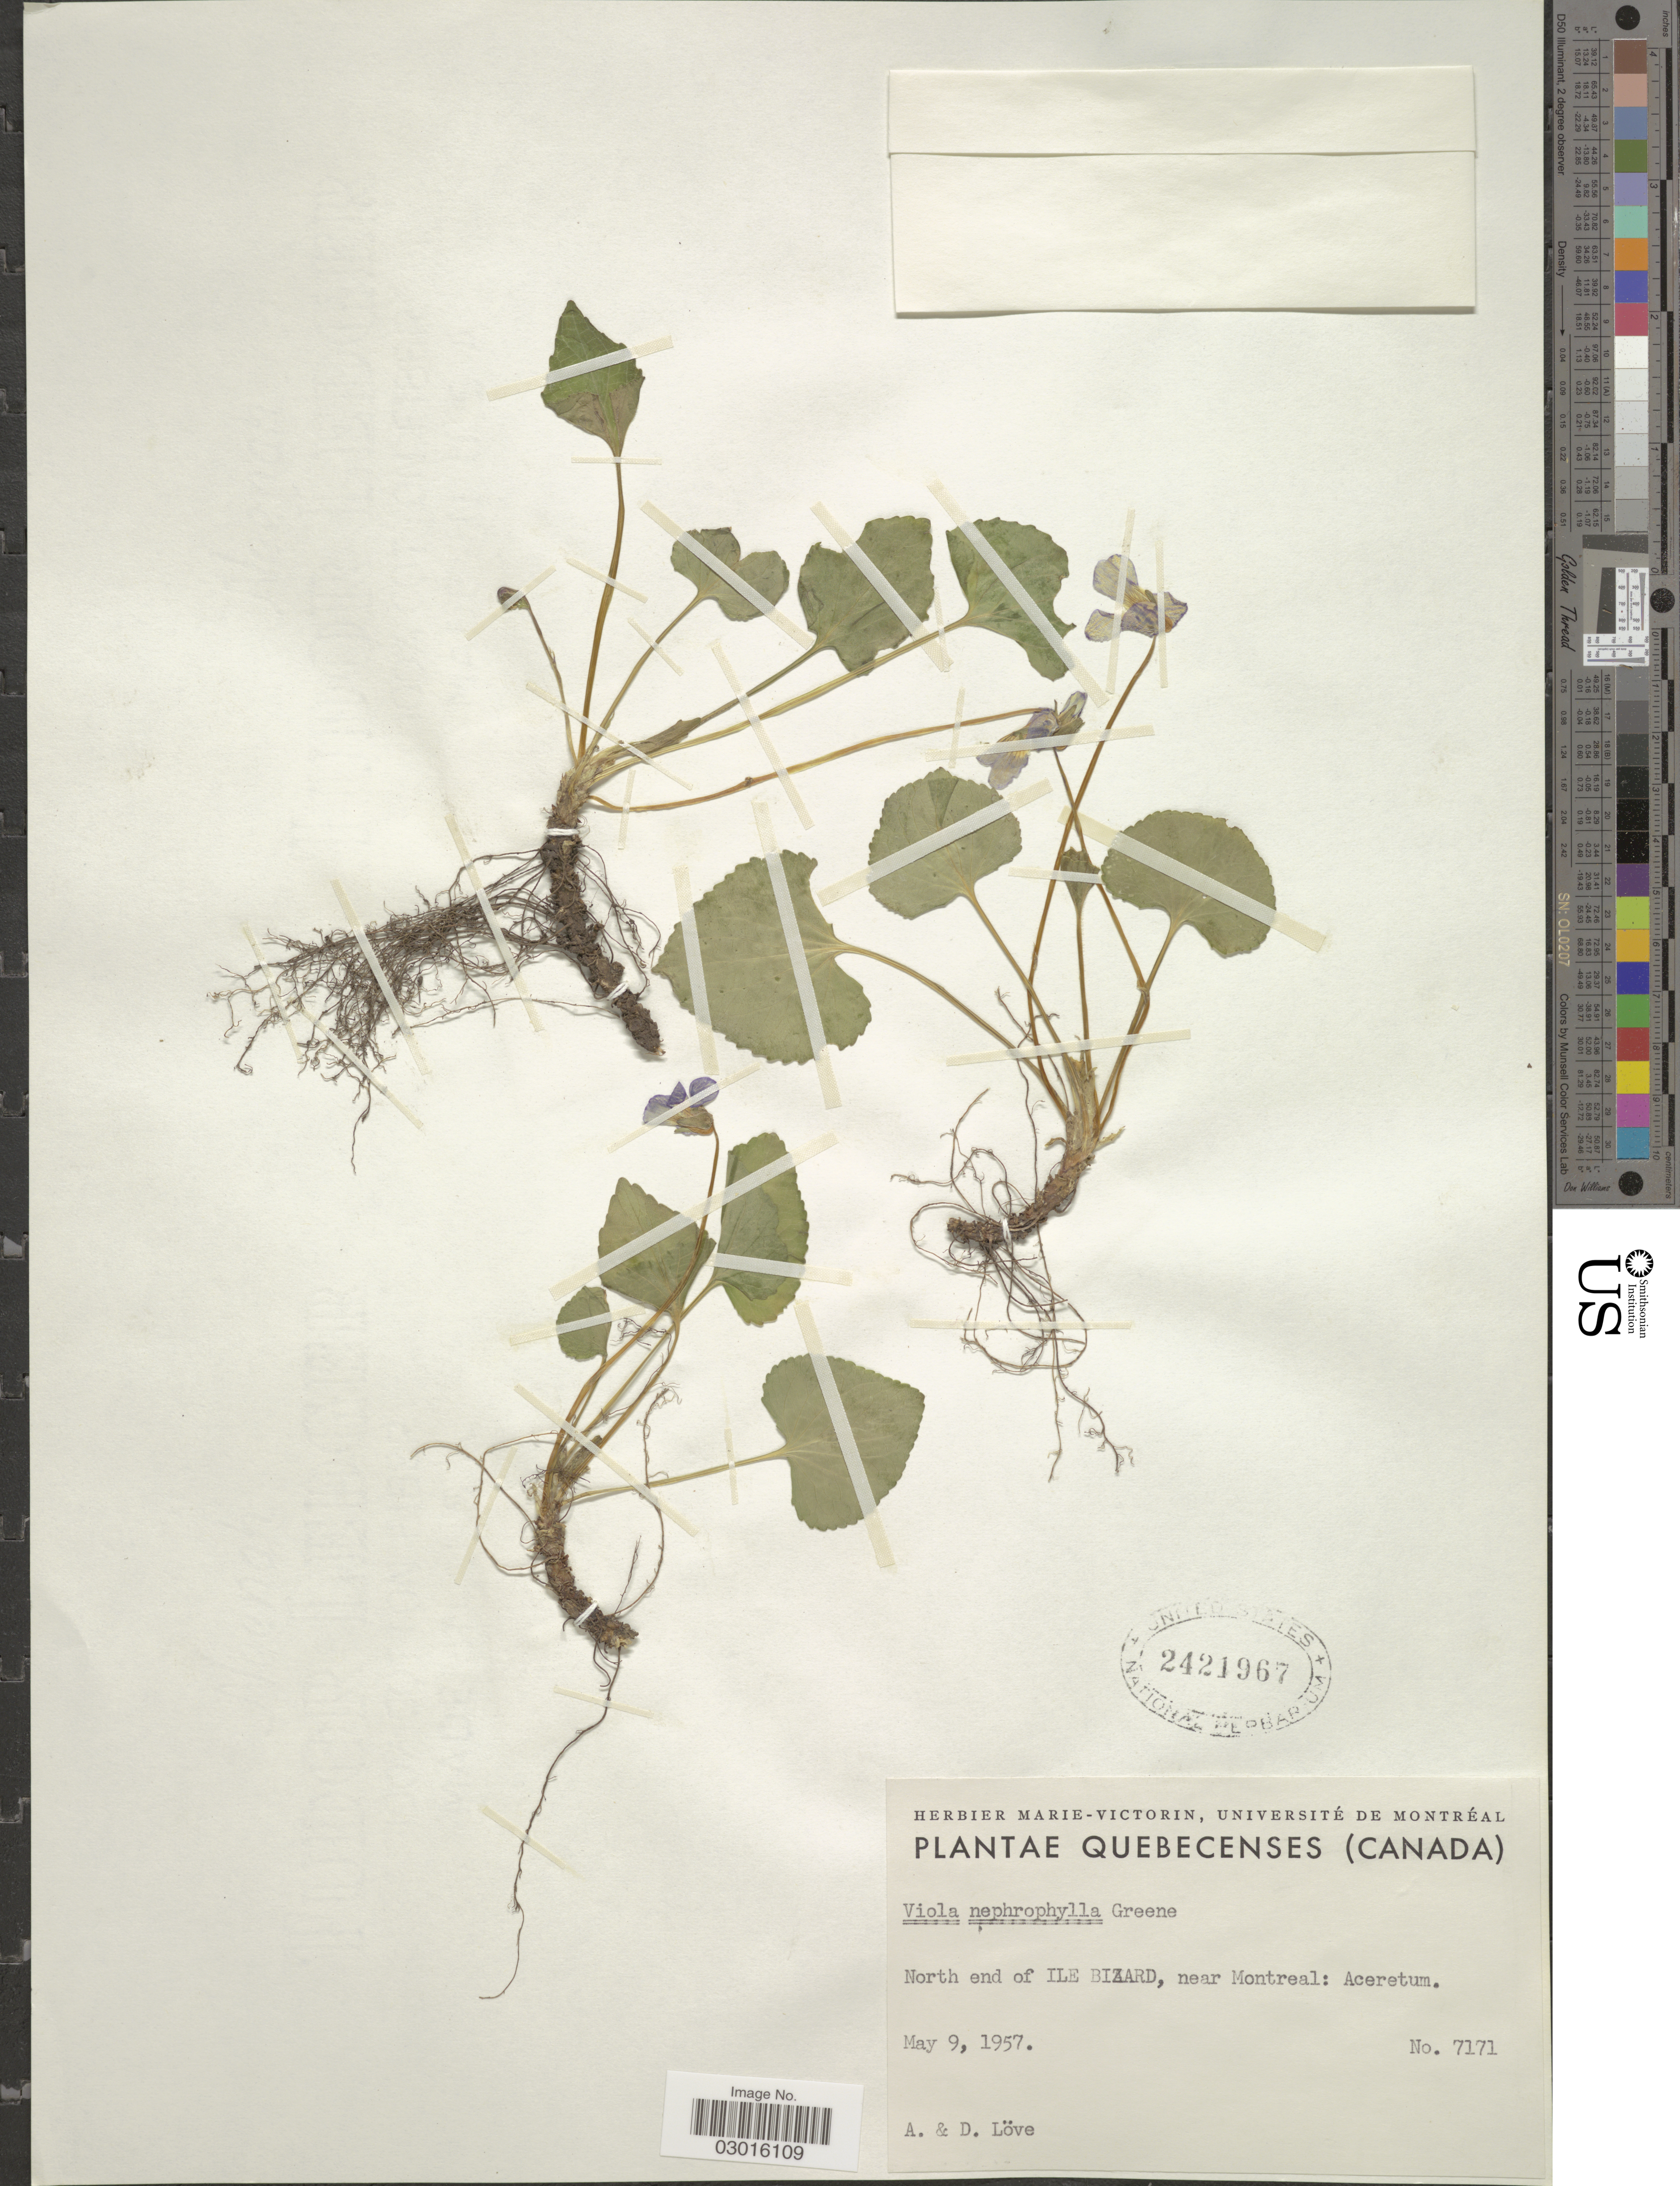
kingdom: Plantae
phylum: Tracheophyta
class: Magnoliopsida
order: Malpighiales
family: Violaceae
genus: Viola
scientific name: Viola nephrophylla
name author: Greene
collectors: Á. Löve & D. Löve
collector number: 7171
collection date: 1957-05-09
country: Canada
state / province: Quebec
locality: North end of Ile Bizard, near Montreal: Aceretum.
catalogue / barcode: US 2421967